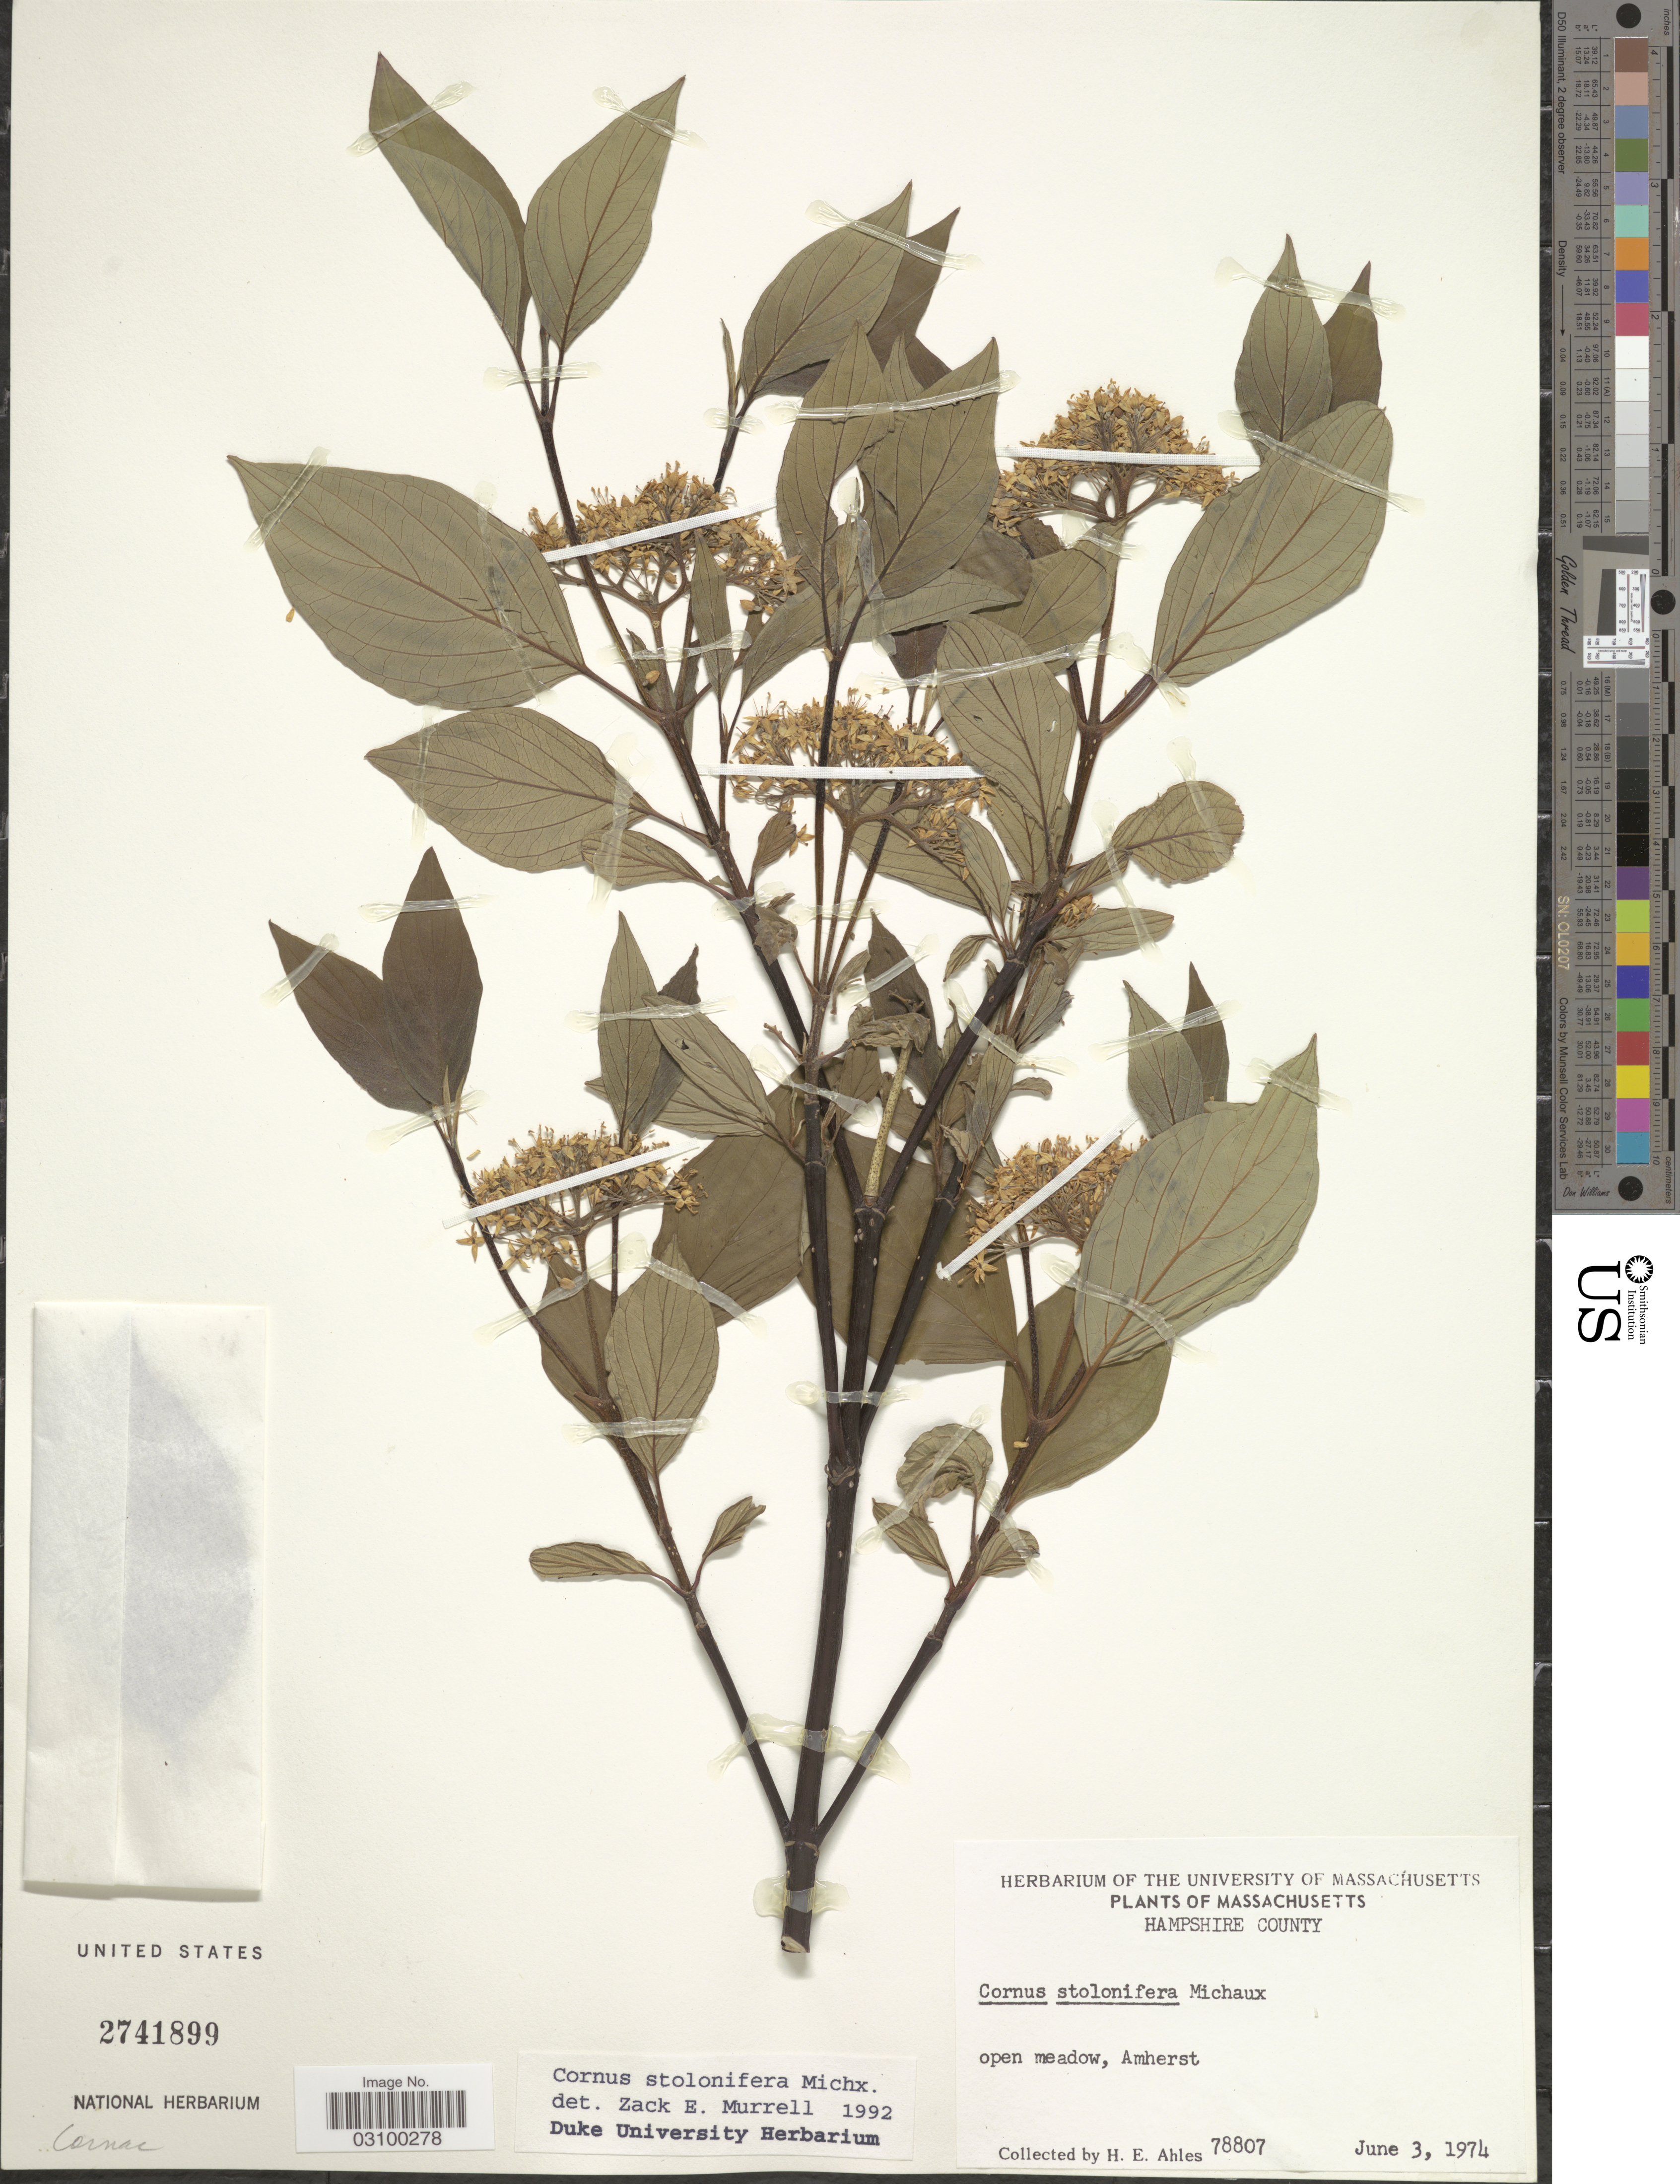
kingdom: Plantae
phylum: Tracheophyta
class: Magnoliopsida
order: Cornales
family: Cornaceae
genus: Cornus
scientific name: Cornus sericea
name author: L.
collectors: H. E. Ahles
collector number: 78807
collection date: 1974-06-03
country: United States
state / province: Massachusetts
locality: Hampshire County. Amherst.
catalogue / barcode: US 2741899